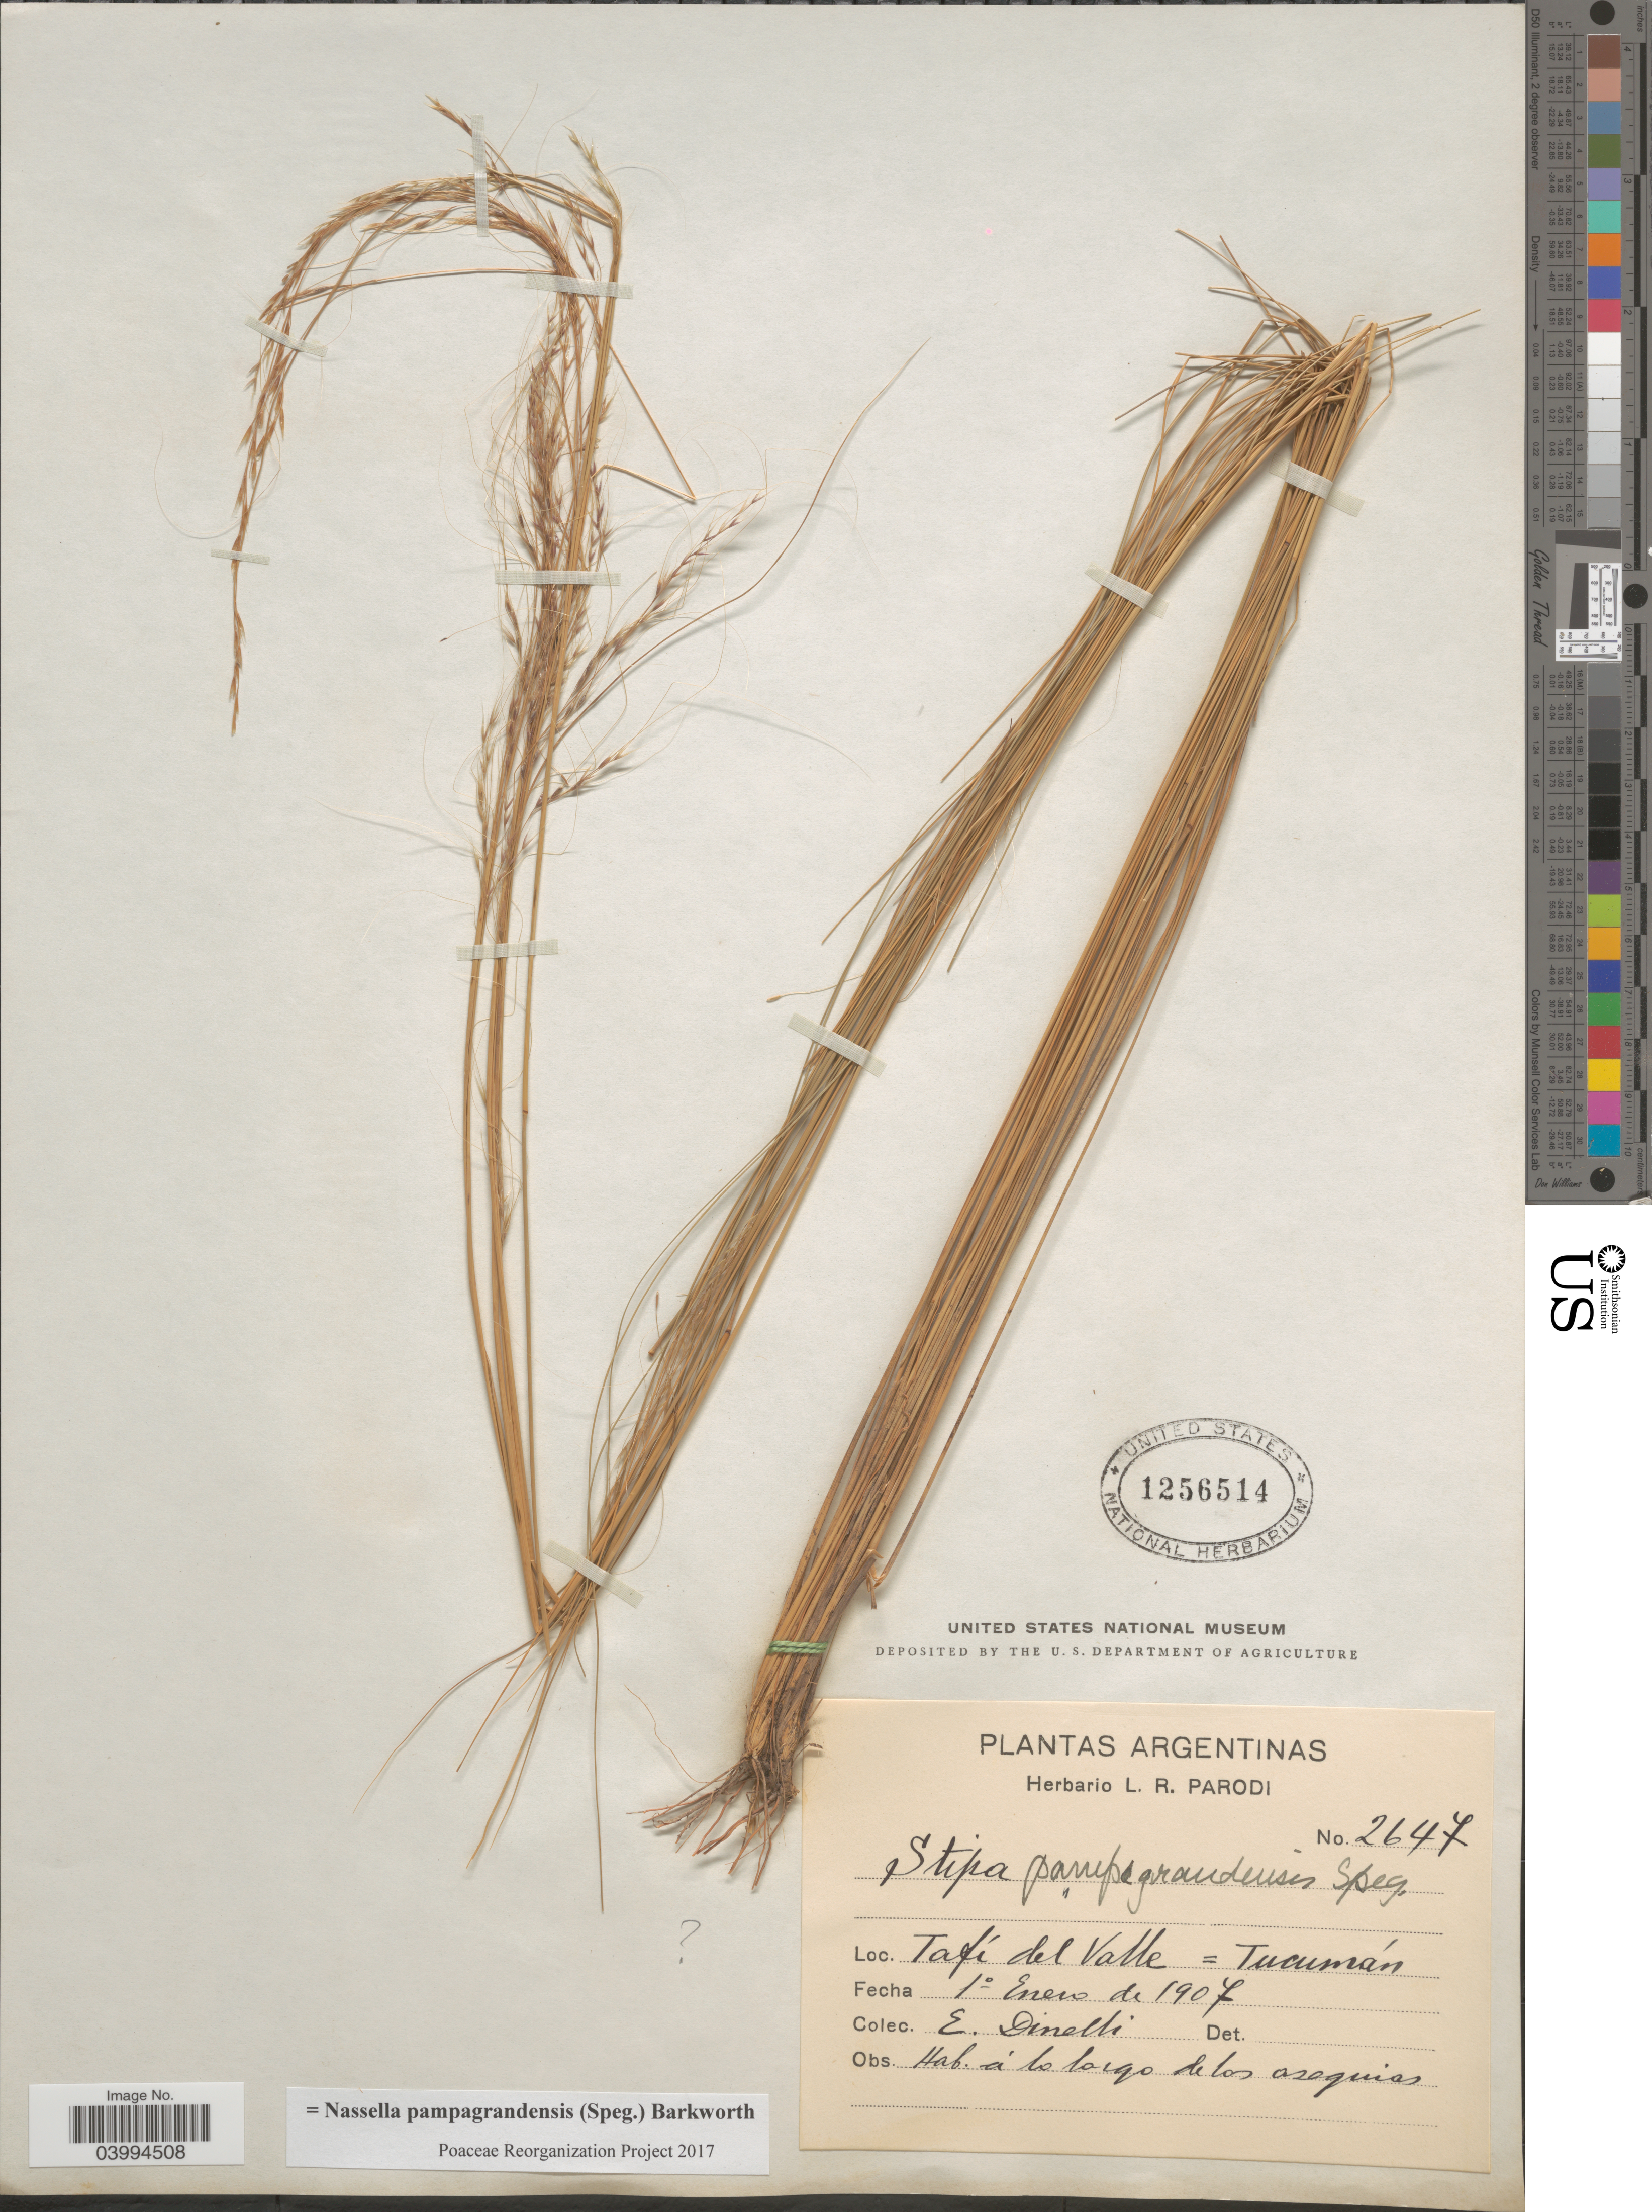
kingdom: Plantae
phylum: Tracheophyta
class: Liliopsida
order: Poales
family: Poaceae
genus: Nassella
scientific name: Nassella pampagrandensis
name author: (Speg.) Barkworth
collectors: E. Dinelli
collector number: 2647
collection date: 1907-01-01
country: Argentina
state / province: Tucuman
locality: Tafí del Valle = Tucumán.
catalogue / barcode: US 1256514